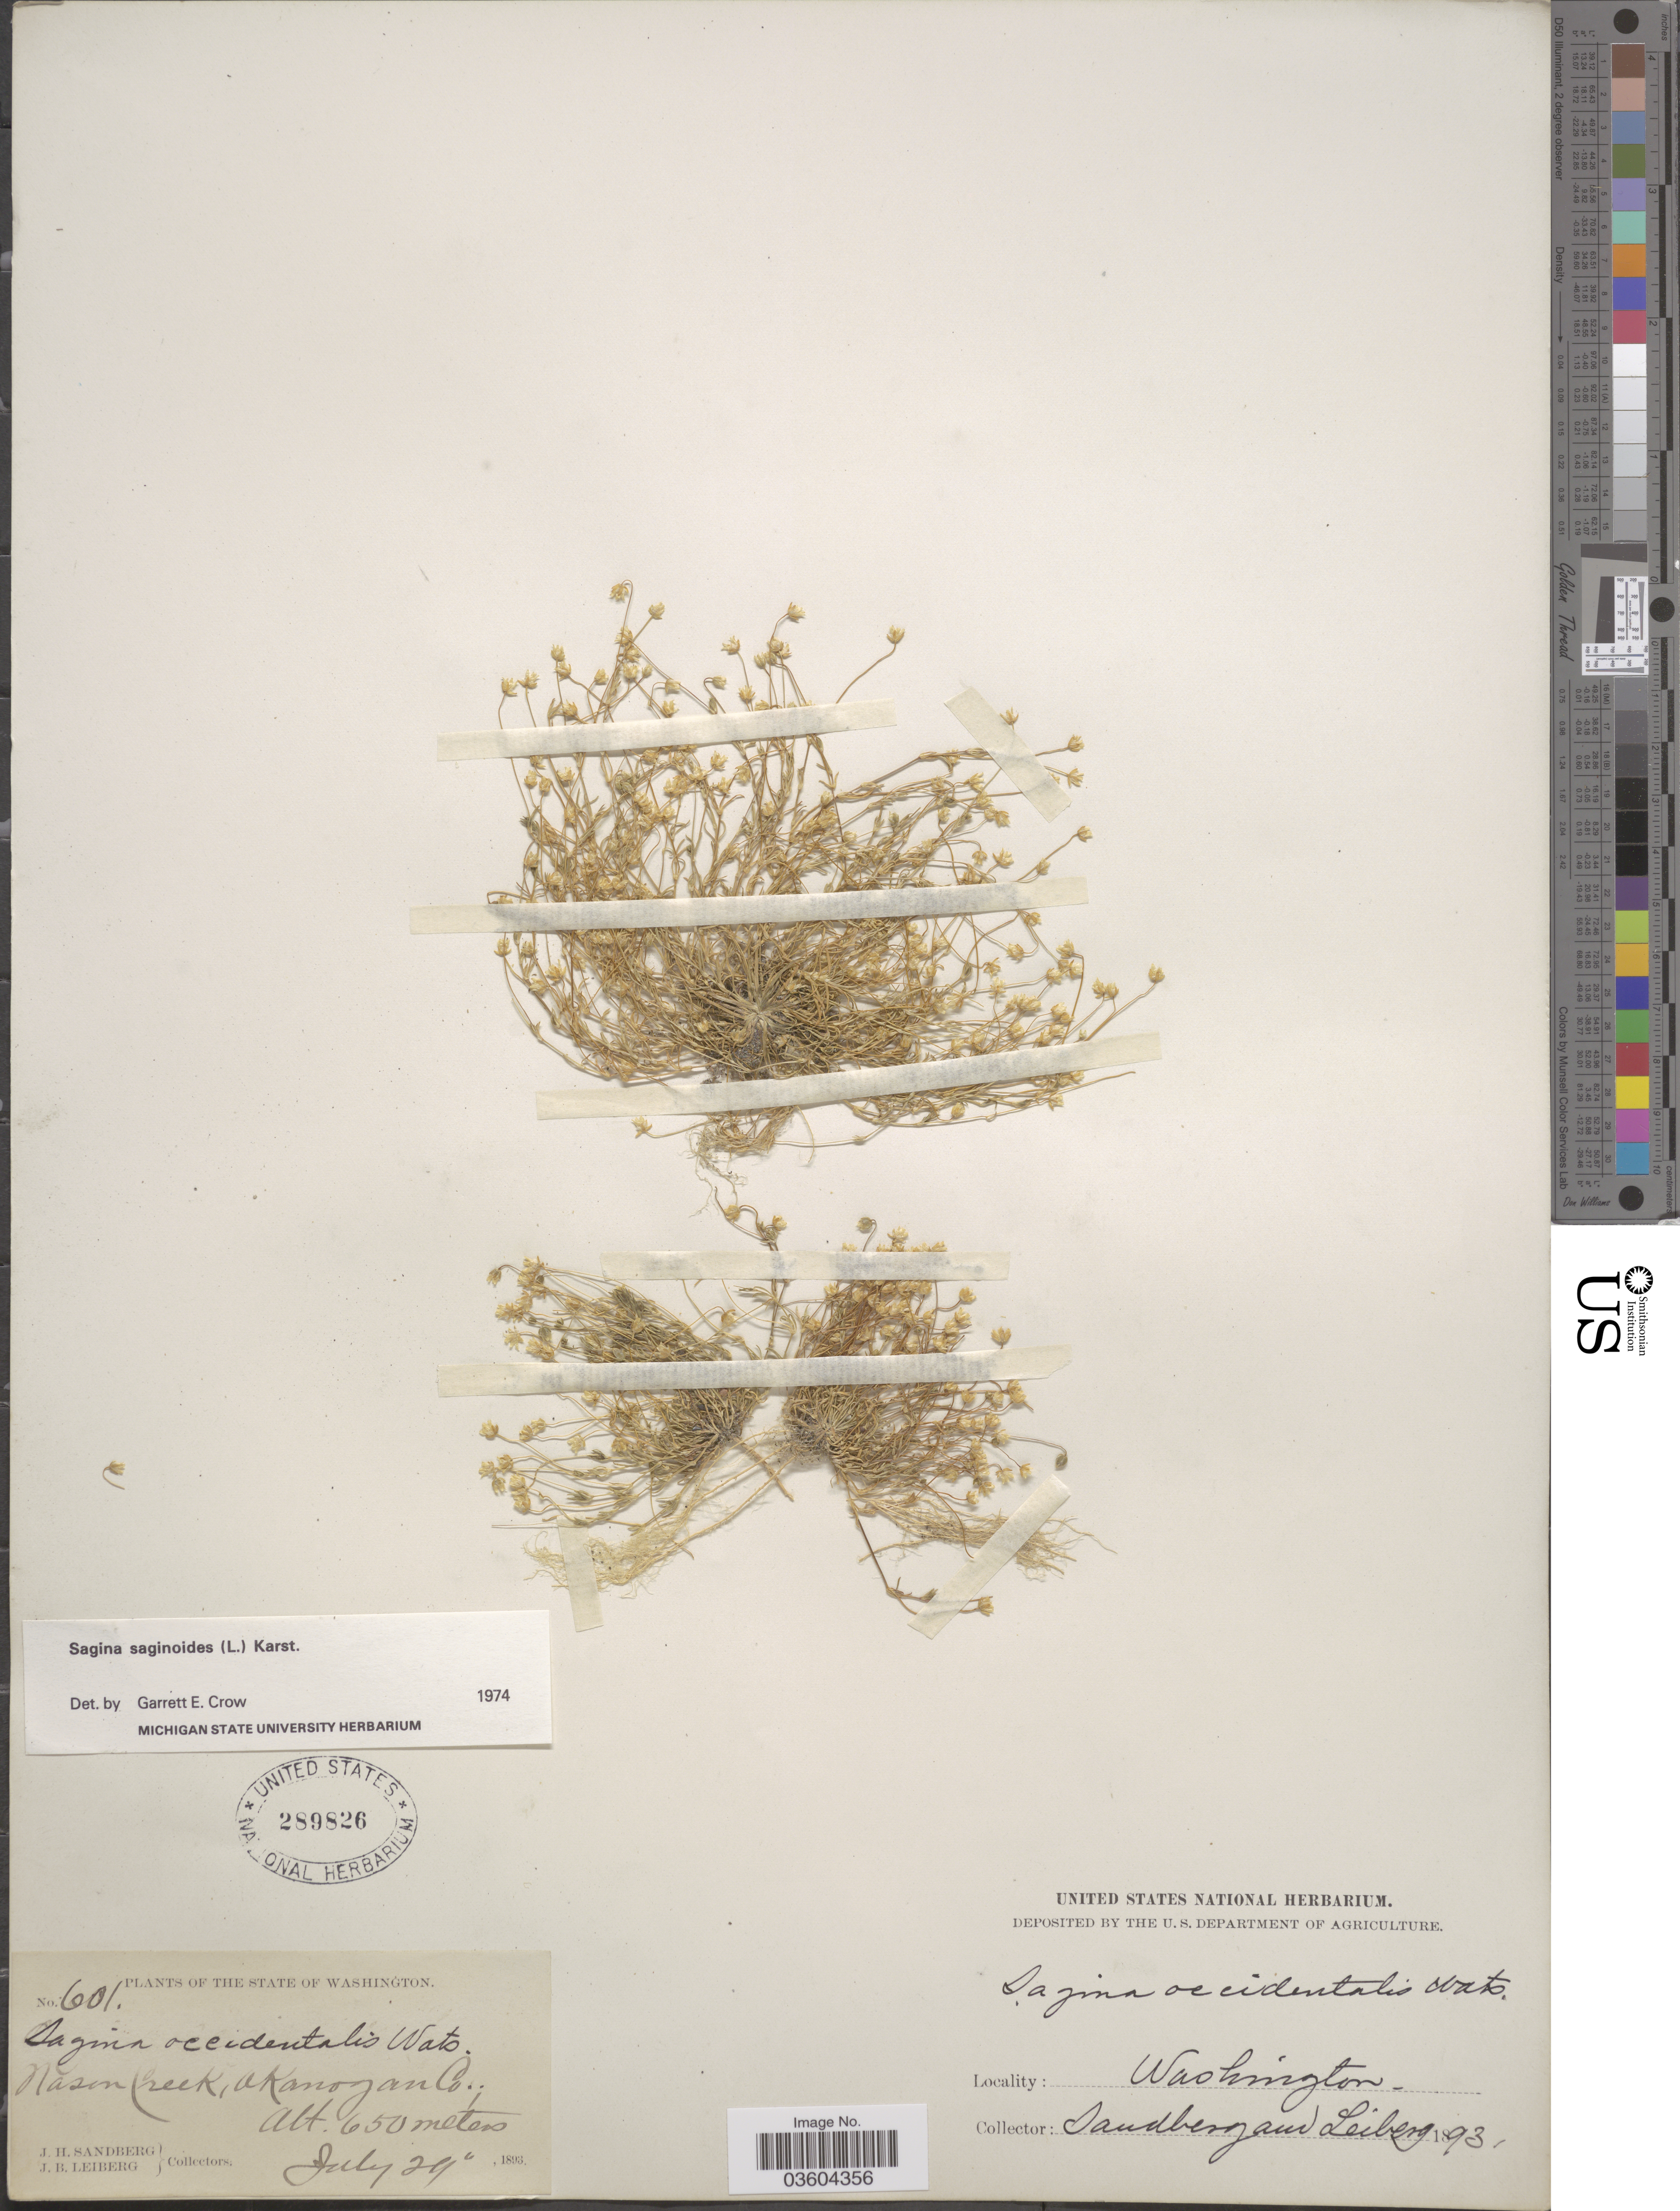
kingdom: Plantae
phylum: Tracheophyta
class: Magnoliopsida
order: Caryophyllales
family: Caryophyllaceae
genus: Sagina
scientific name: Sagina saginoides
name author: (L.) H. Karst.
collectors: J. H. Sandberg & J. B. Leiberg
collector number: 601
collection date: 1893-07-29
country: United States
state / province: Washington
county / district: Okanogan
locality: Nason Creek, Okanogan Co.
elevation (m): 650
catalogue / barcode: US 289826